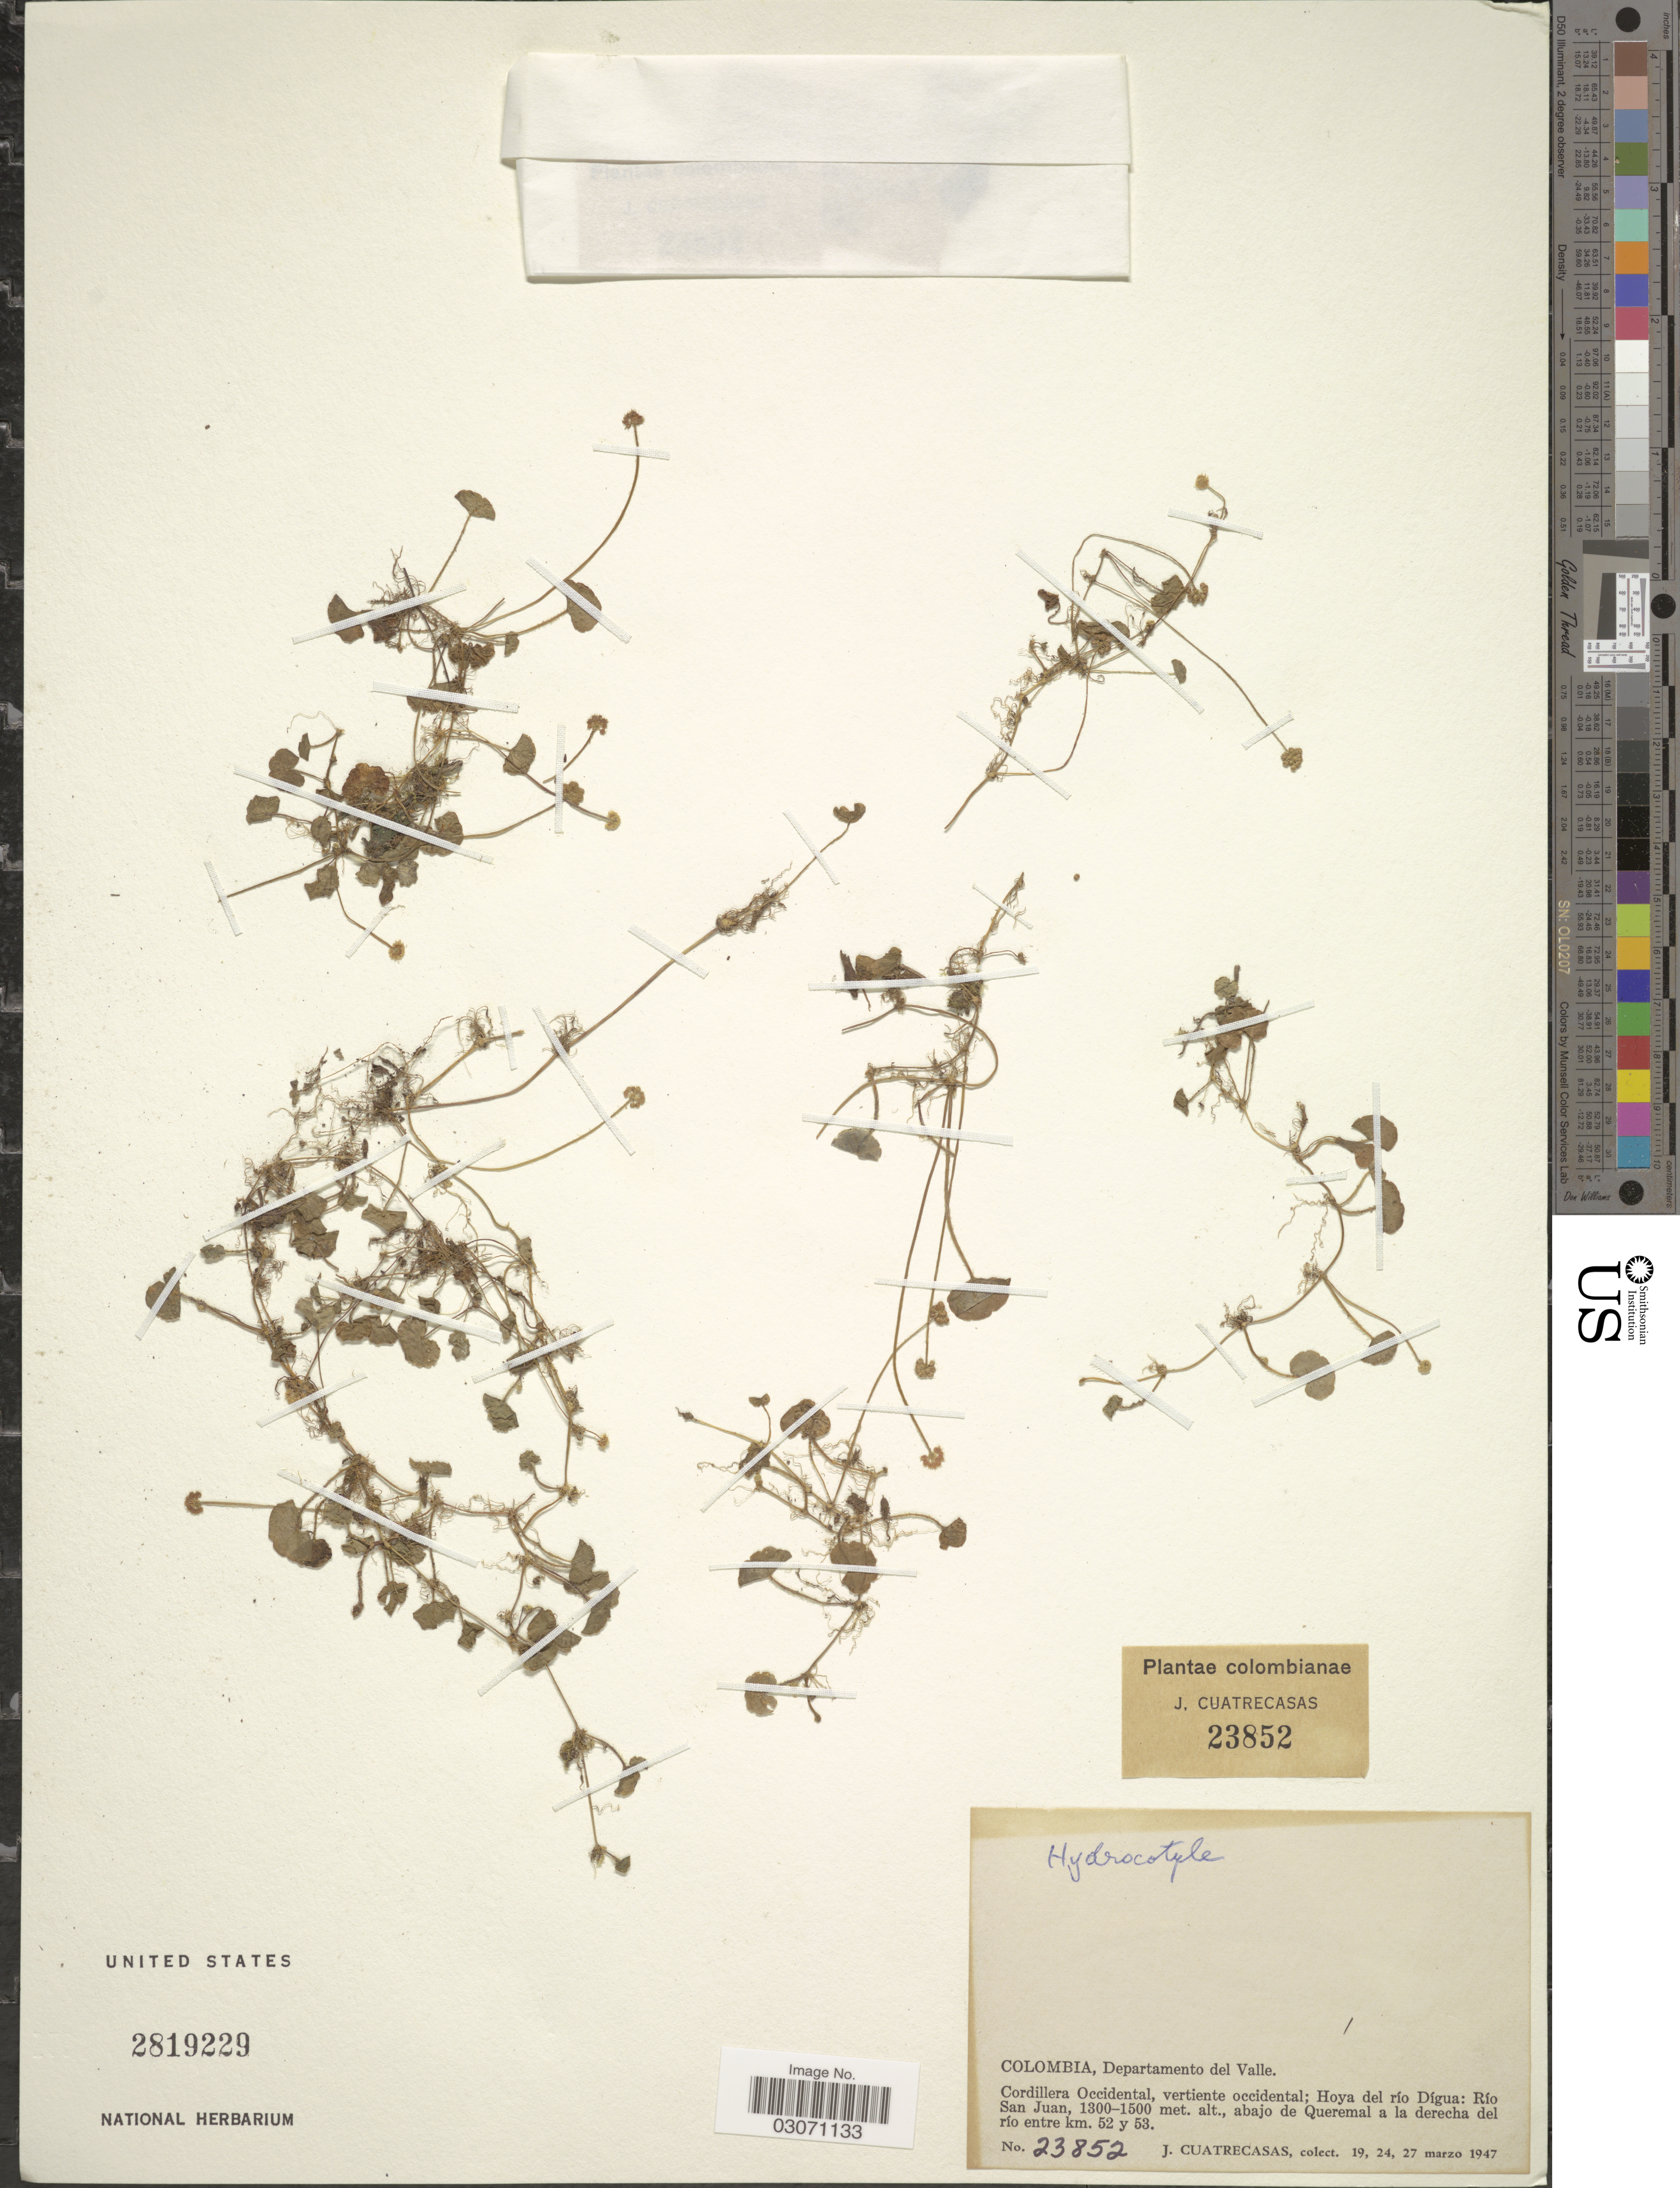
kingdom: Plantae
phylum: Tracheophyta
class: Magnoliopsida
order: Apiales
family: Araliaceae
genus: Hydrocotyle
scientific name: Hydrocotyle leucocephala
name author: Cham. & Schltdl.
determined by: Mendoza, M.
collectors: J. Cuatrecasas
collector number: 23852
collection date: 1947-03-19/1947-03-27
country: Colombia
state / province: Valle del Cauca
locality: Departamento del Valle, Cordillera Occidental; vertiente occidental: Hoya del río Digua, Río San Juan, abajo de Queremal a la derecha del río entre km. 52 y 53.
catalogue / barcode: US 2819229